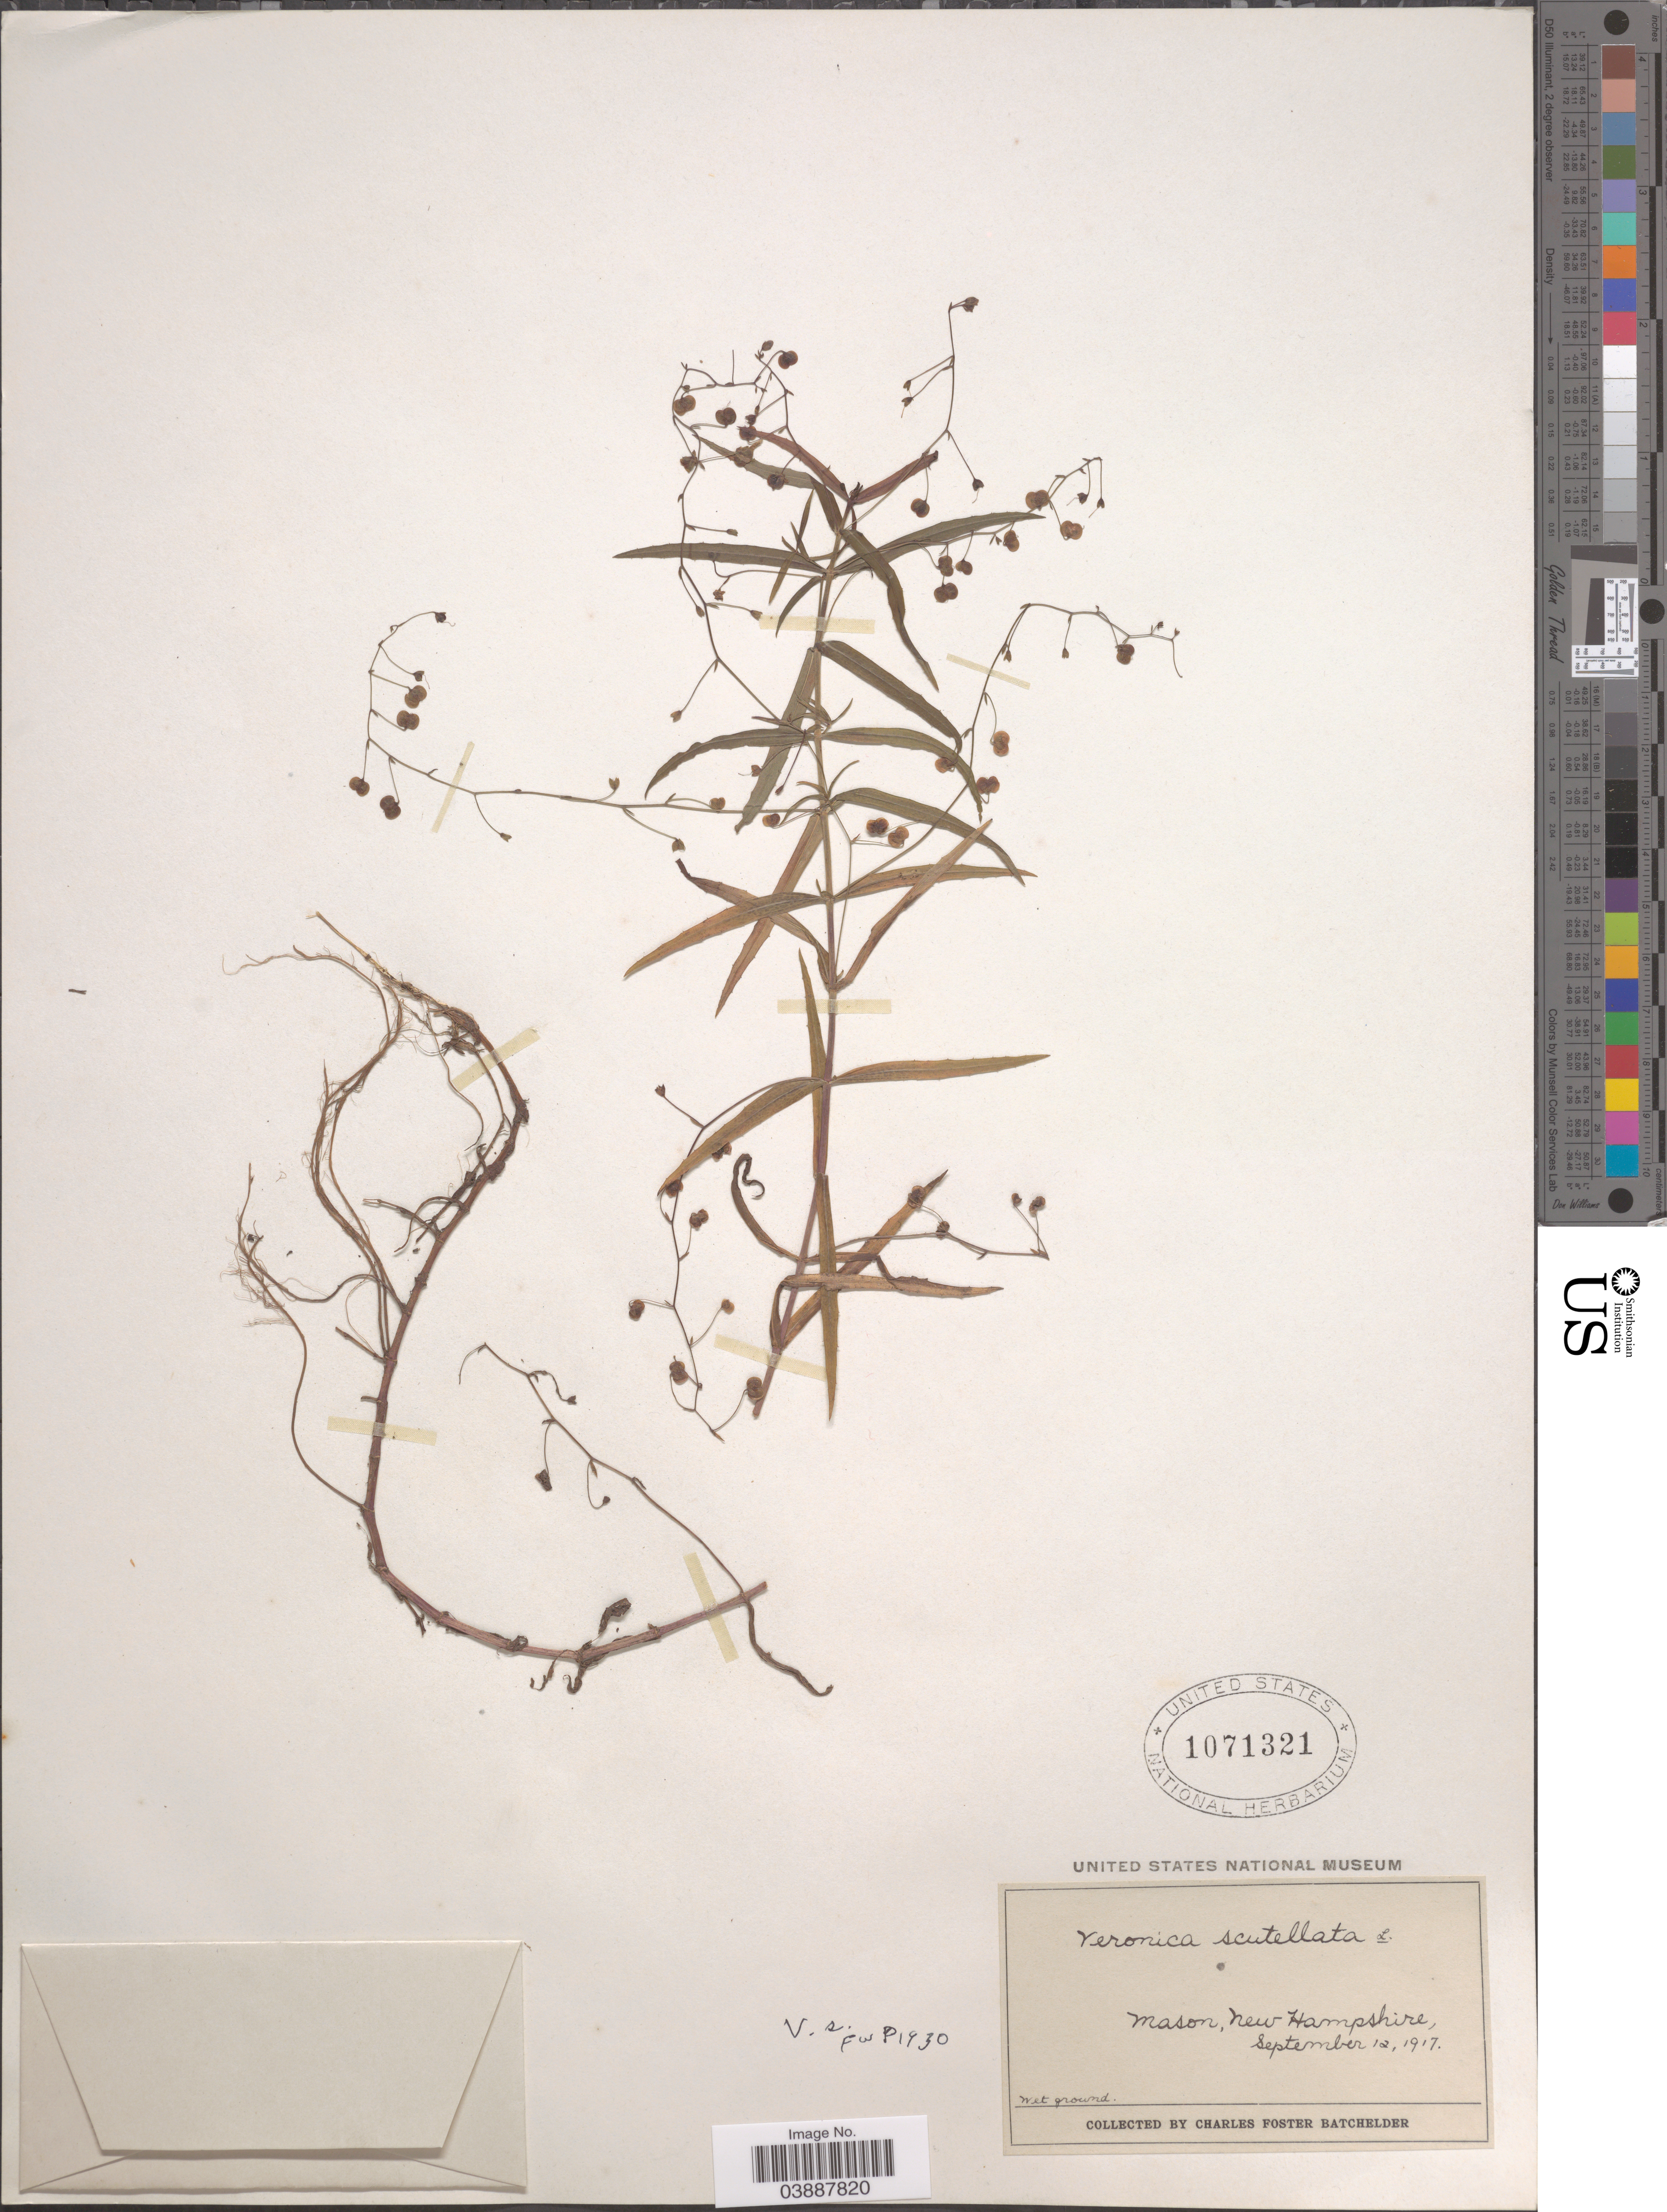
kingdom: Plantae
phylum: Tracheophyta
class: Magnoliopsida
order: Lamiales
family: Plantaginaceae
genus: Veronica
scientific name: Veronica scutellata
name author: L.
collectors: C. Batchelder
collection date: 1917-09-12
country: United States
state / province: New Hampshire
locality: Mason.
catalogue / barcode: US 1071321